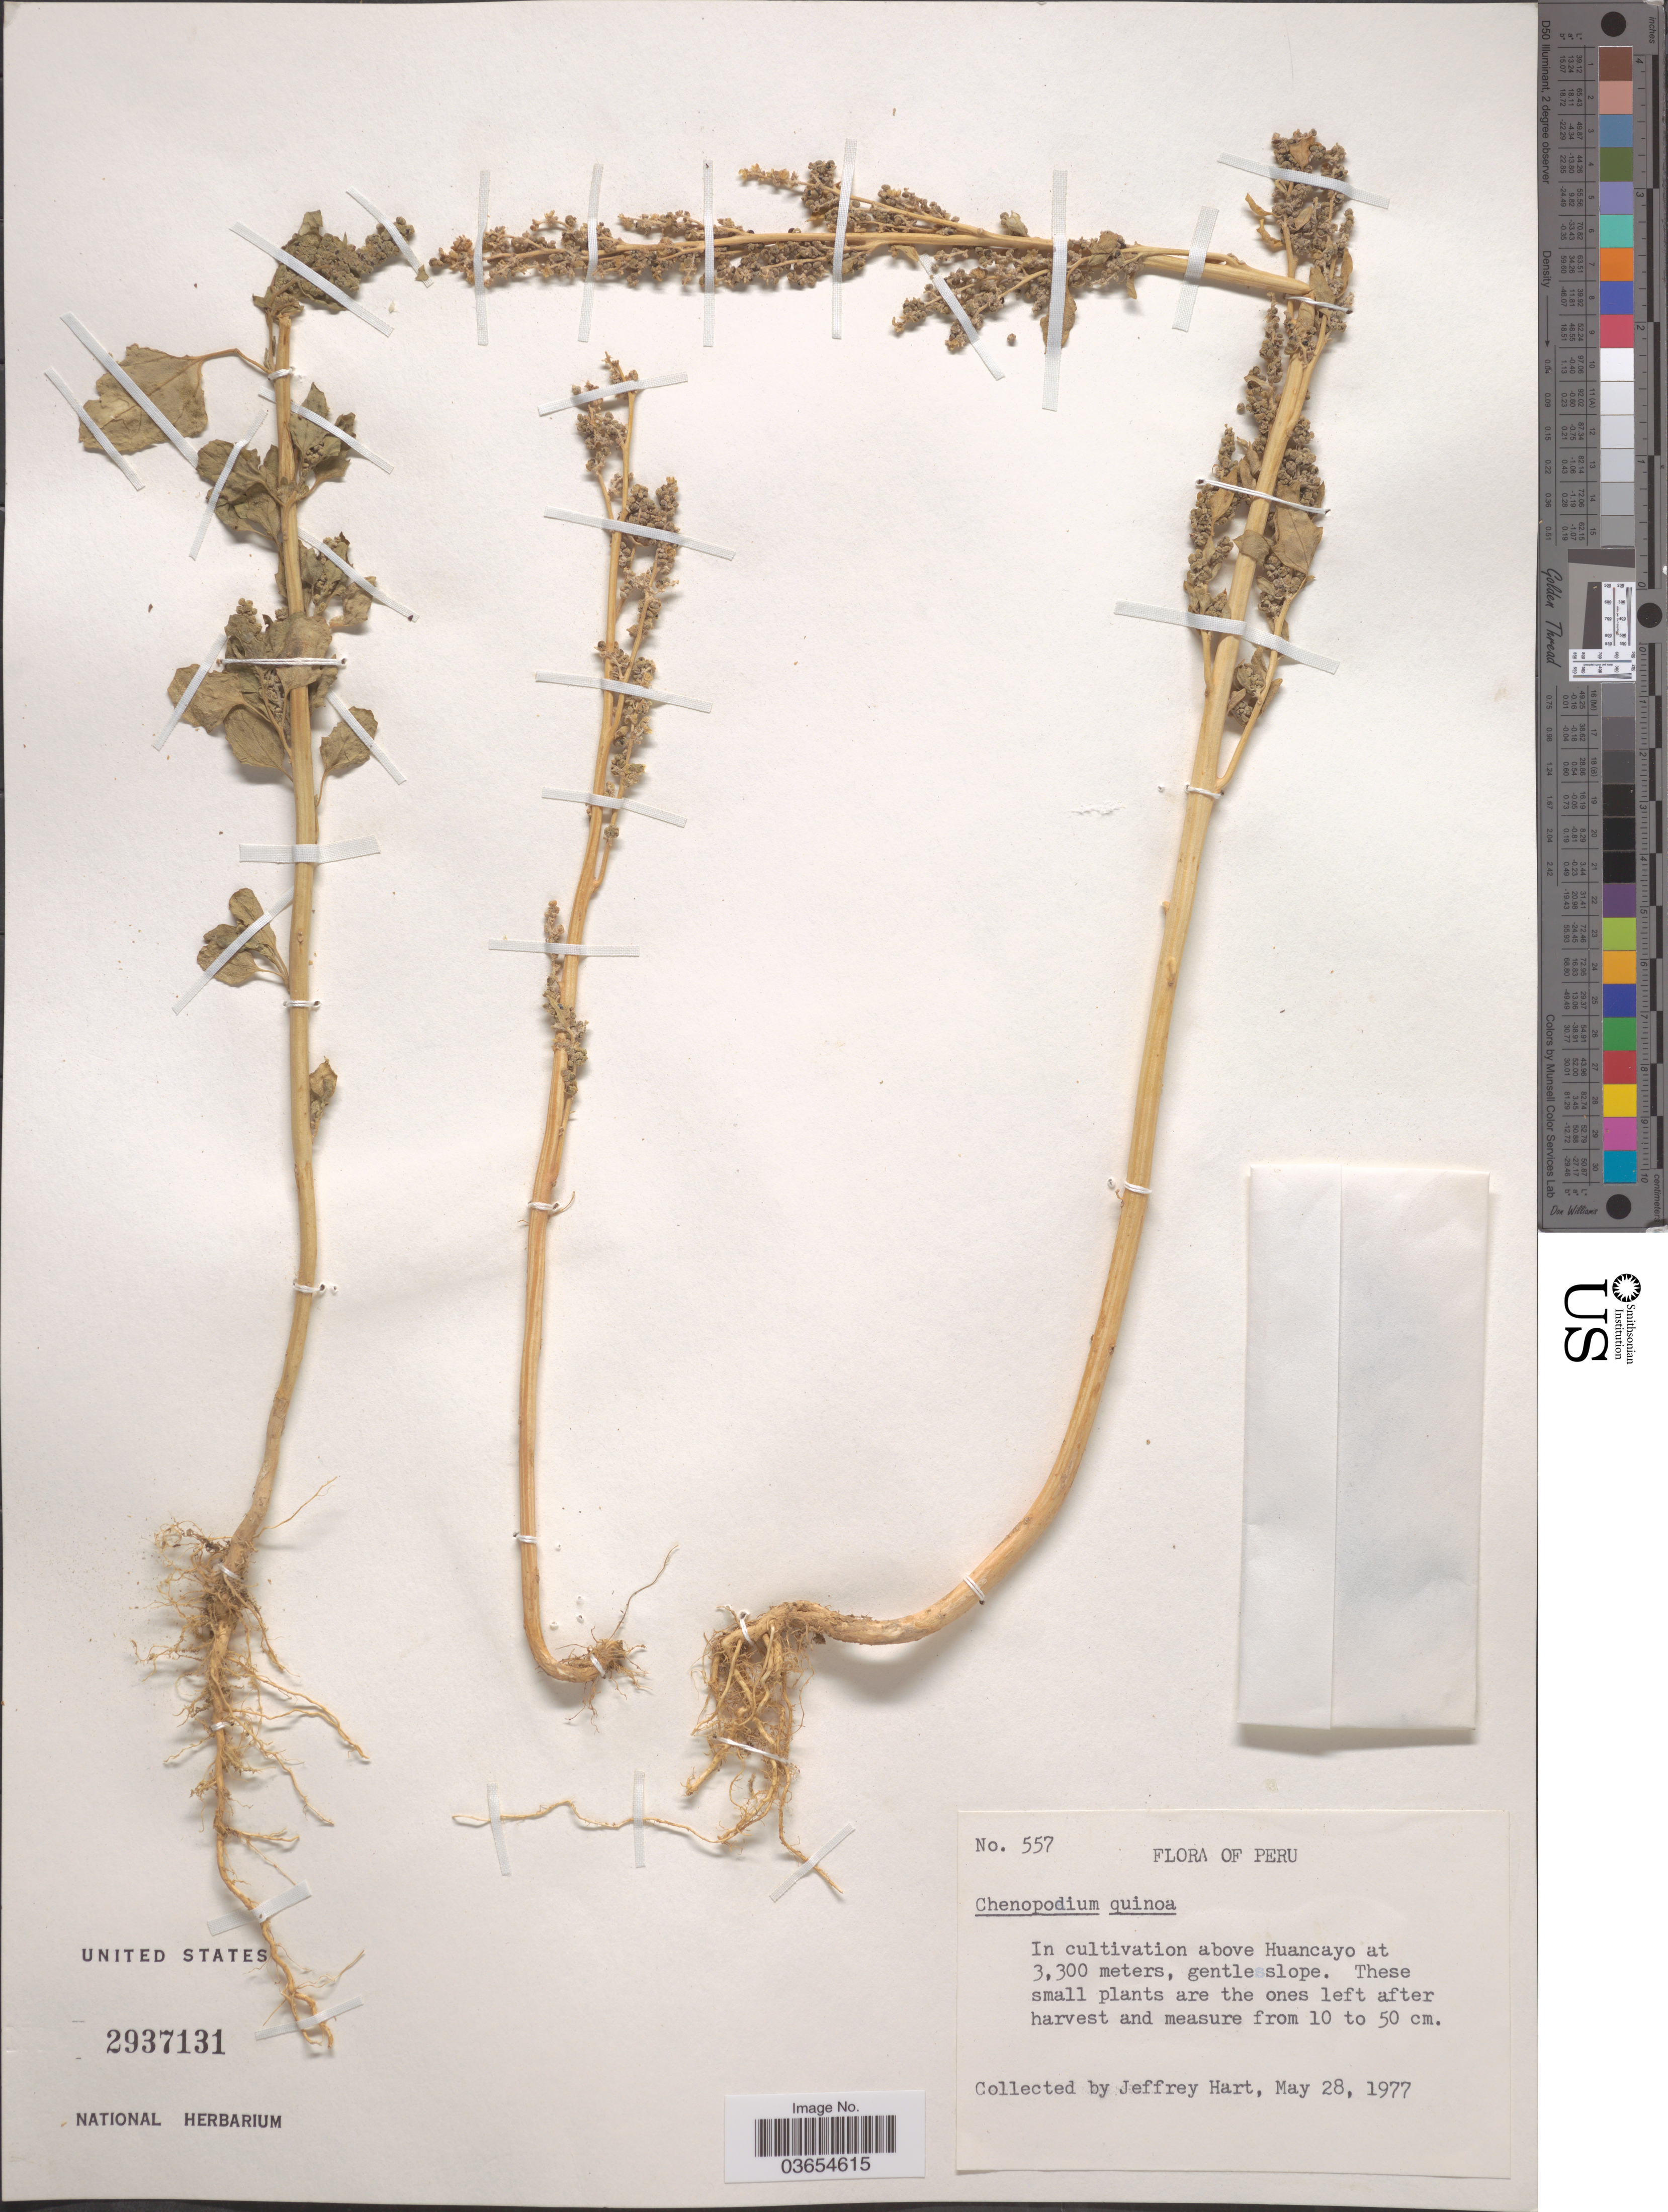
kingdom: Plantae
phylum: Tracheophyta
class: Magnoliopsida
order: Caryophyllales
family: Amaranthaceae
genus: Chenopodium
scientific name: Chenopodium quinoa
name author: Willd.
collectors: J. A. Hart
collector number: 557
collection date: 1977-05-28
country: Peru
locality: In cultivation above Huancayo.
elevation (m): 3300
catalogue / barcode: US 2937131